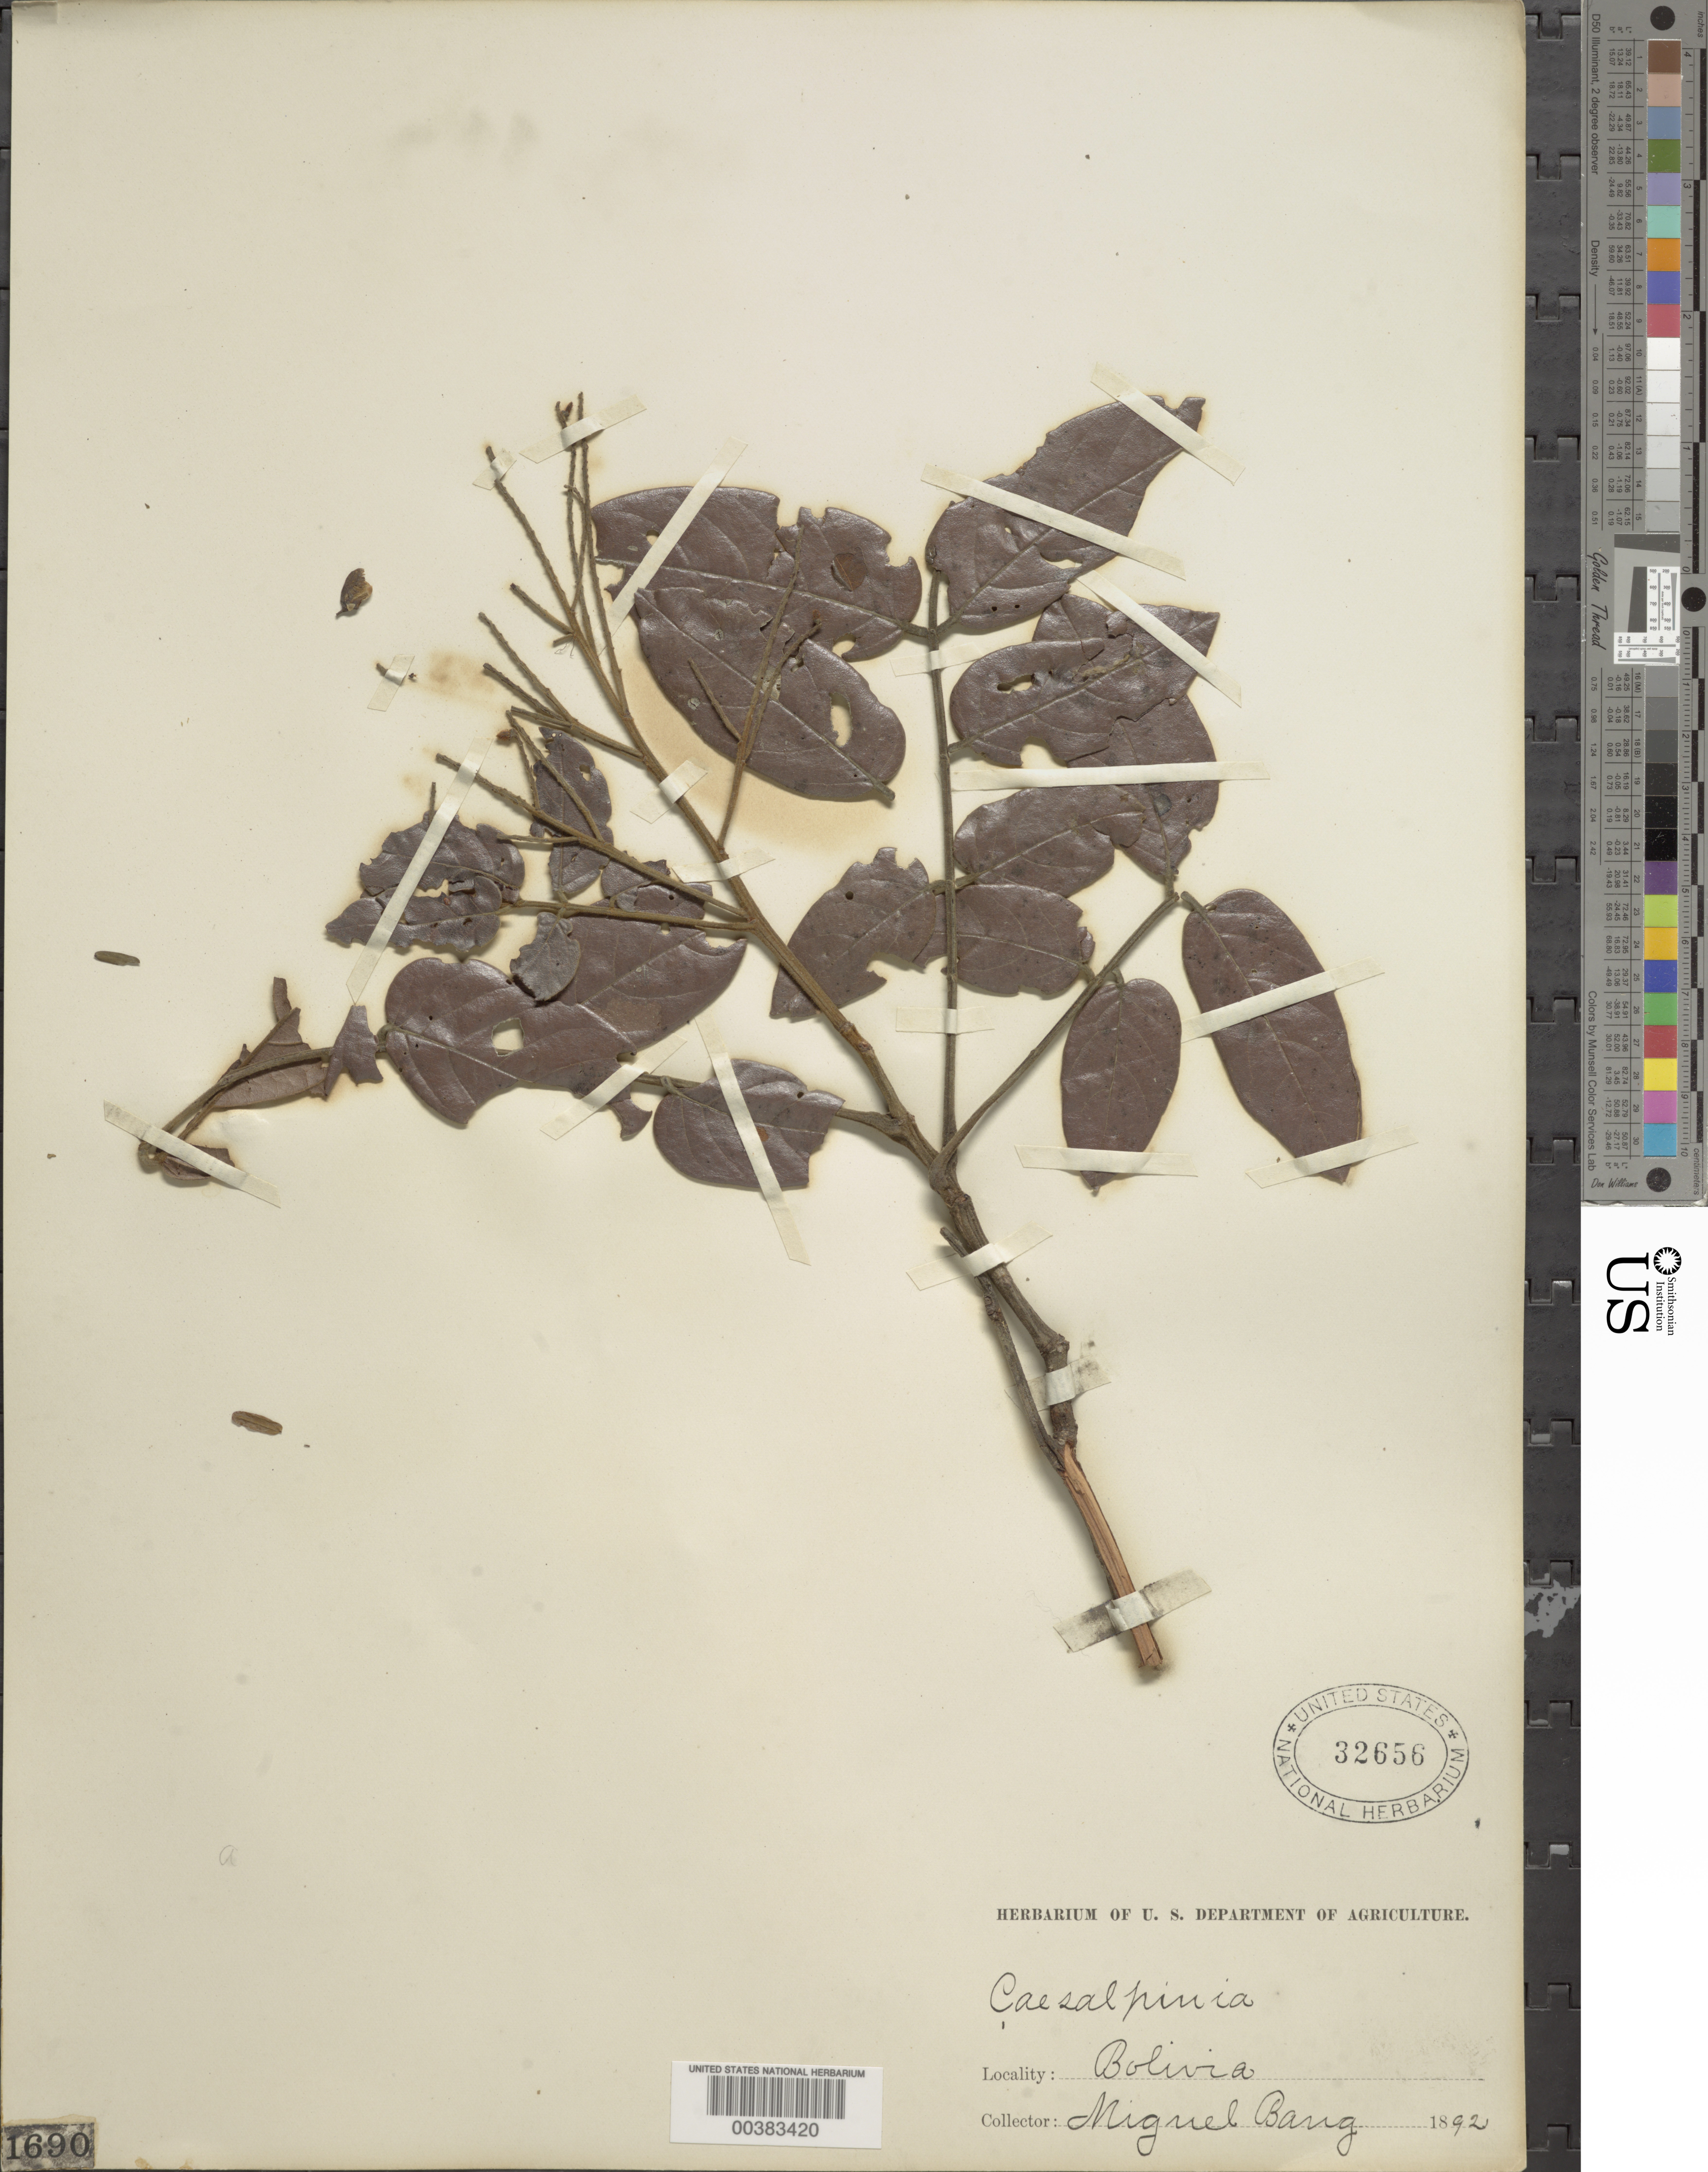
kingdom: Plantae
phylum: Tracheophyta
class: Magnoliopsida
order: Fabales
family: Fabaceae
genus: Caesalpinia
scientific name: Caesalpinia sp.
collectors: M. Bang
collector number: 1690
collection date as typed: Dec 1892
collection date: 1892-12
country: Bolivia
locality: Tipuani-Guanai.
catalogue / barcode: US 32656